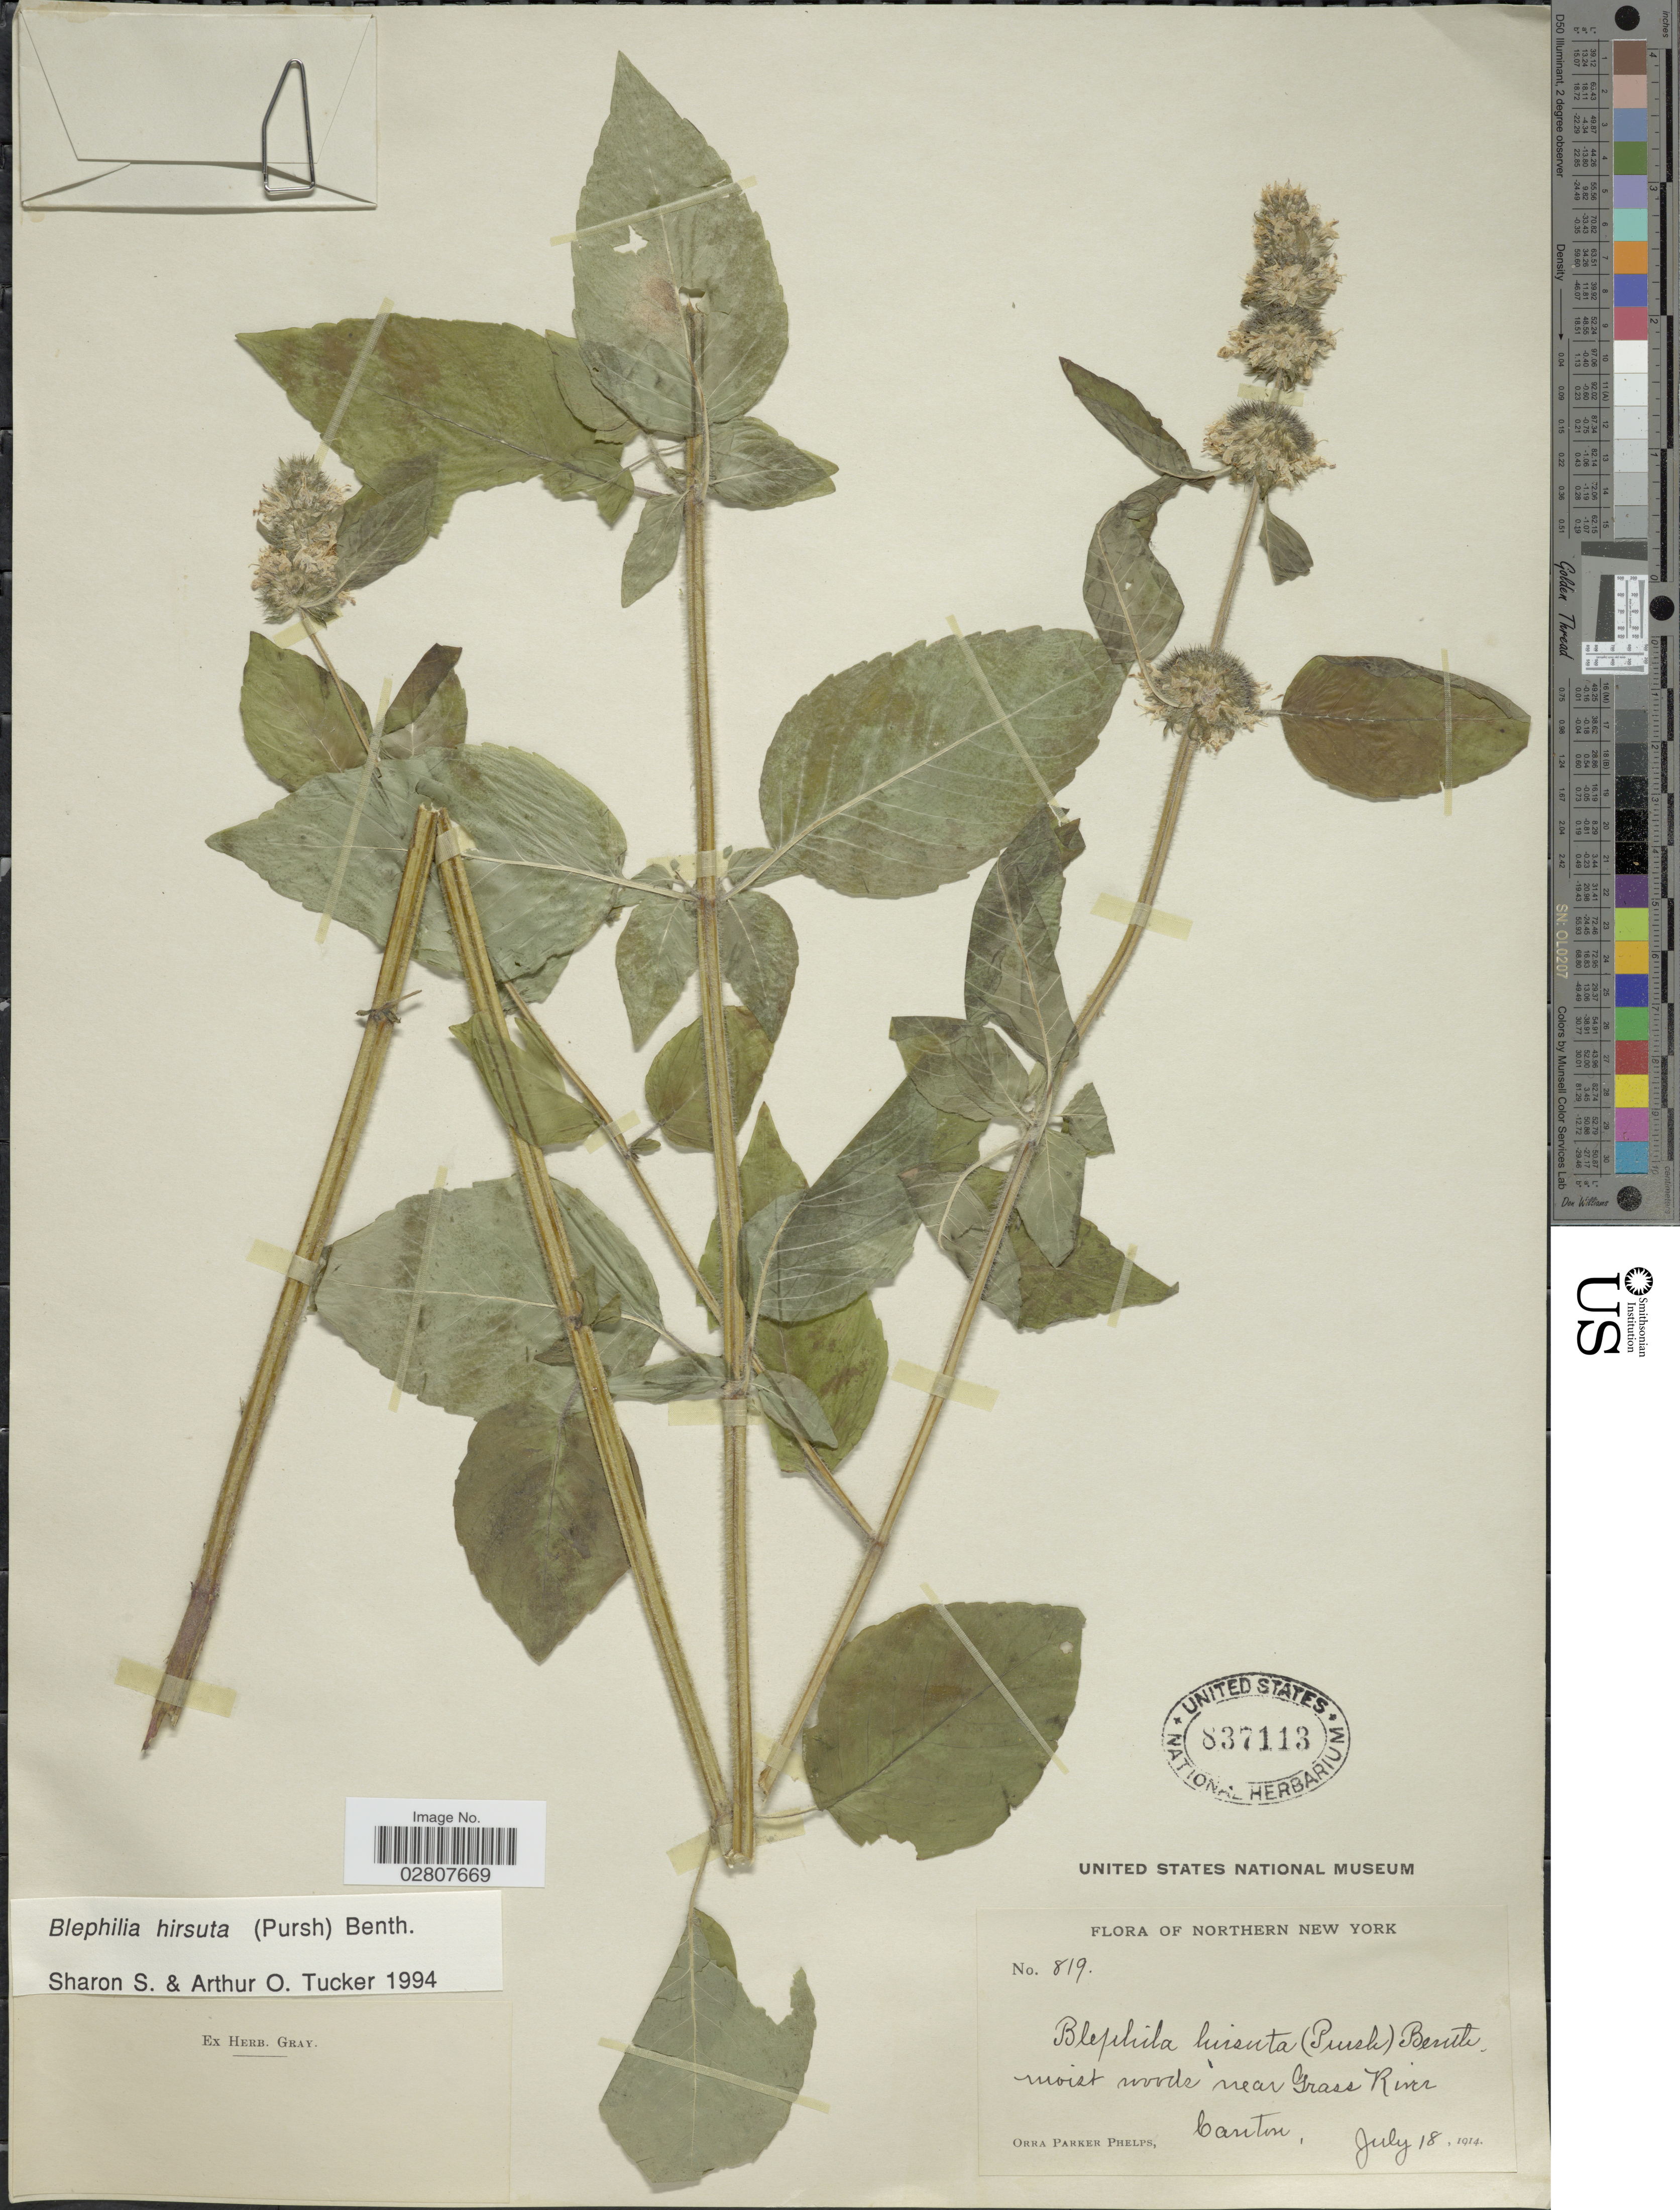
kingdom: Plantae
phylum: Tracheophyta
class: Magnoliopsida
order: Lamiales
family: Lamiaceae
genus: Blephilia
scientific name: Blephilia hirsuta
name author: (Pursh) Benth.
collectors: O. P. Phelps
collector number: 819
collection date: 1914-07-18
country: United States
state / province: New York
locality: Northern New York, moist woods near Grass River. Canton.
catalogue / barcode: US 837113